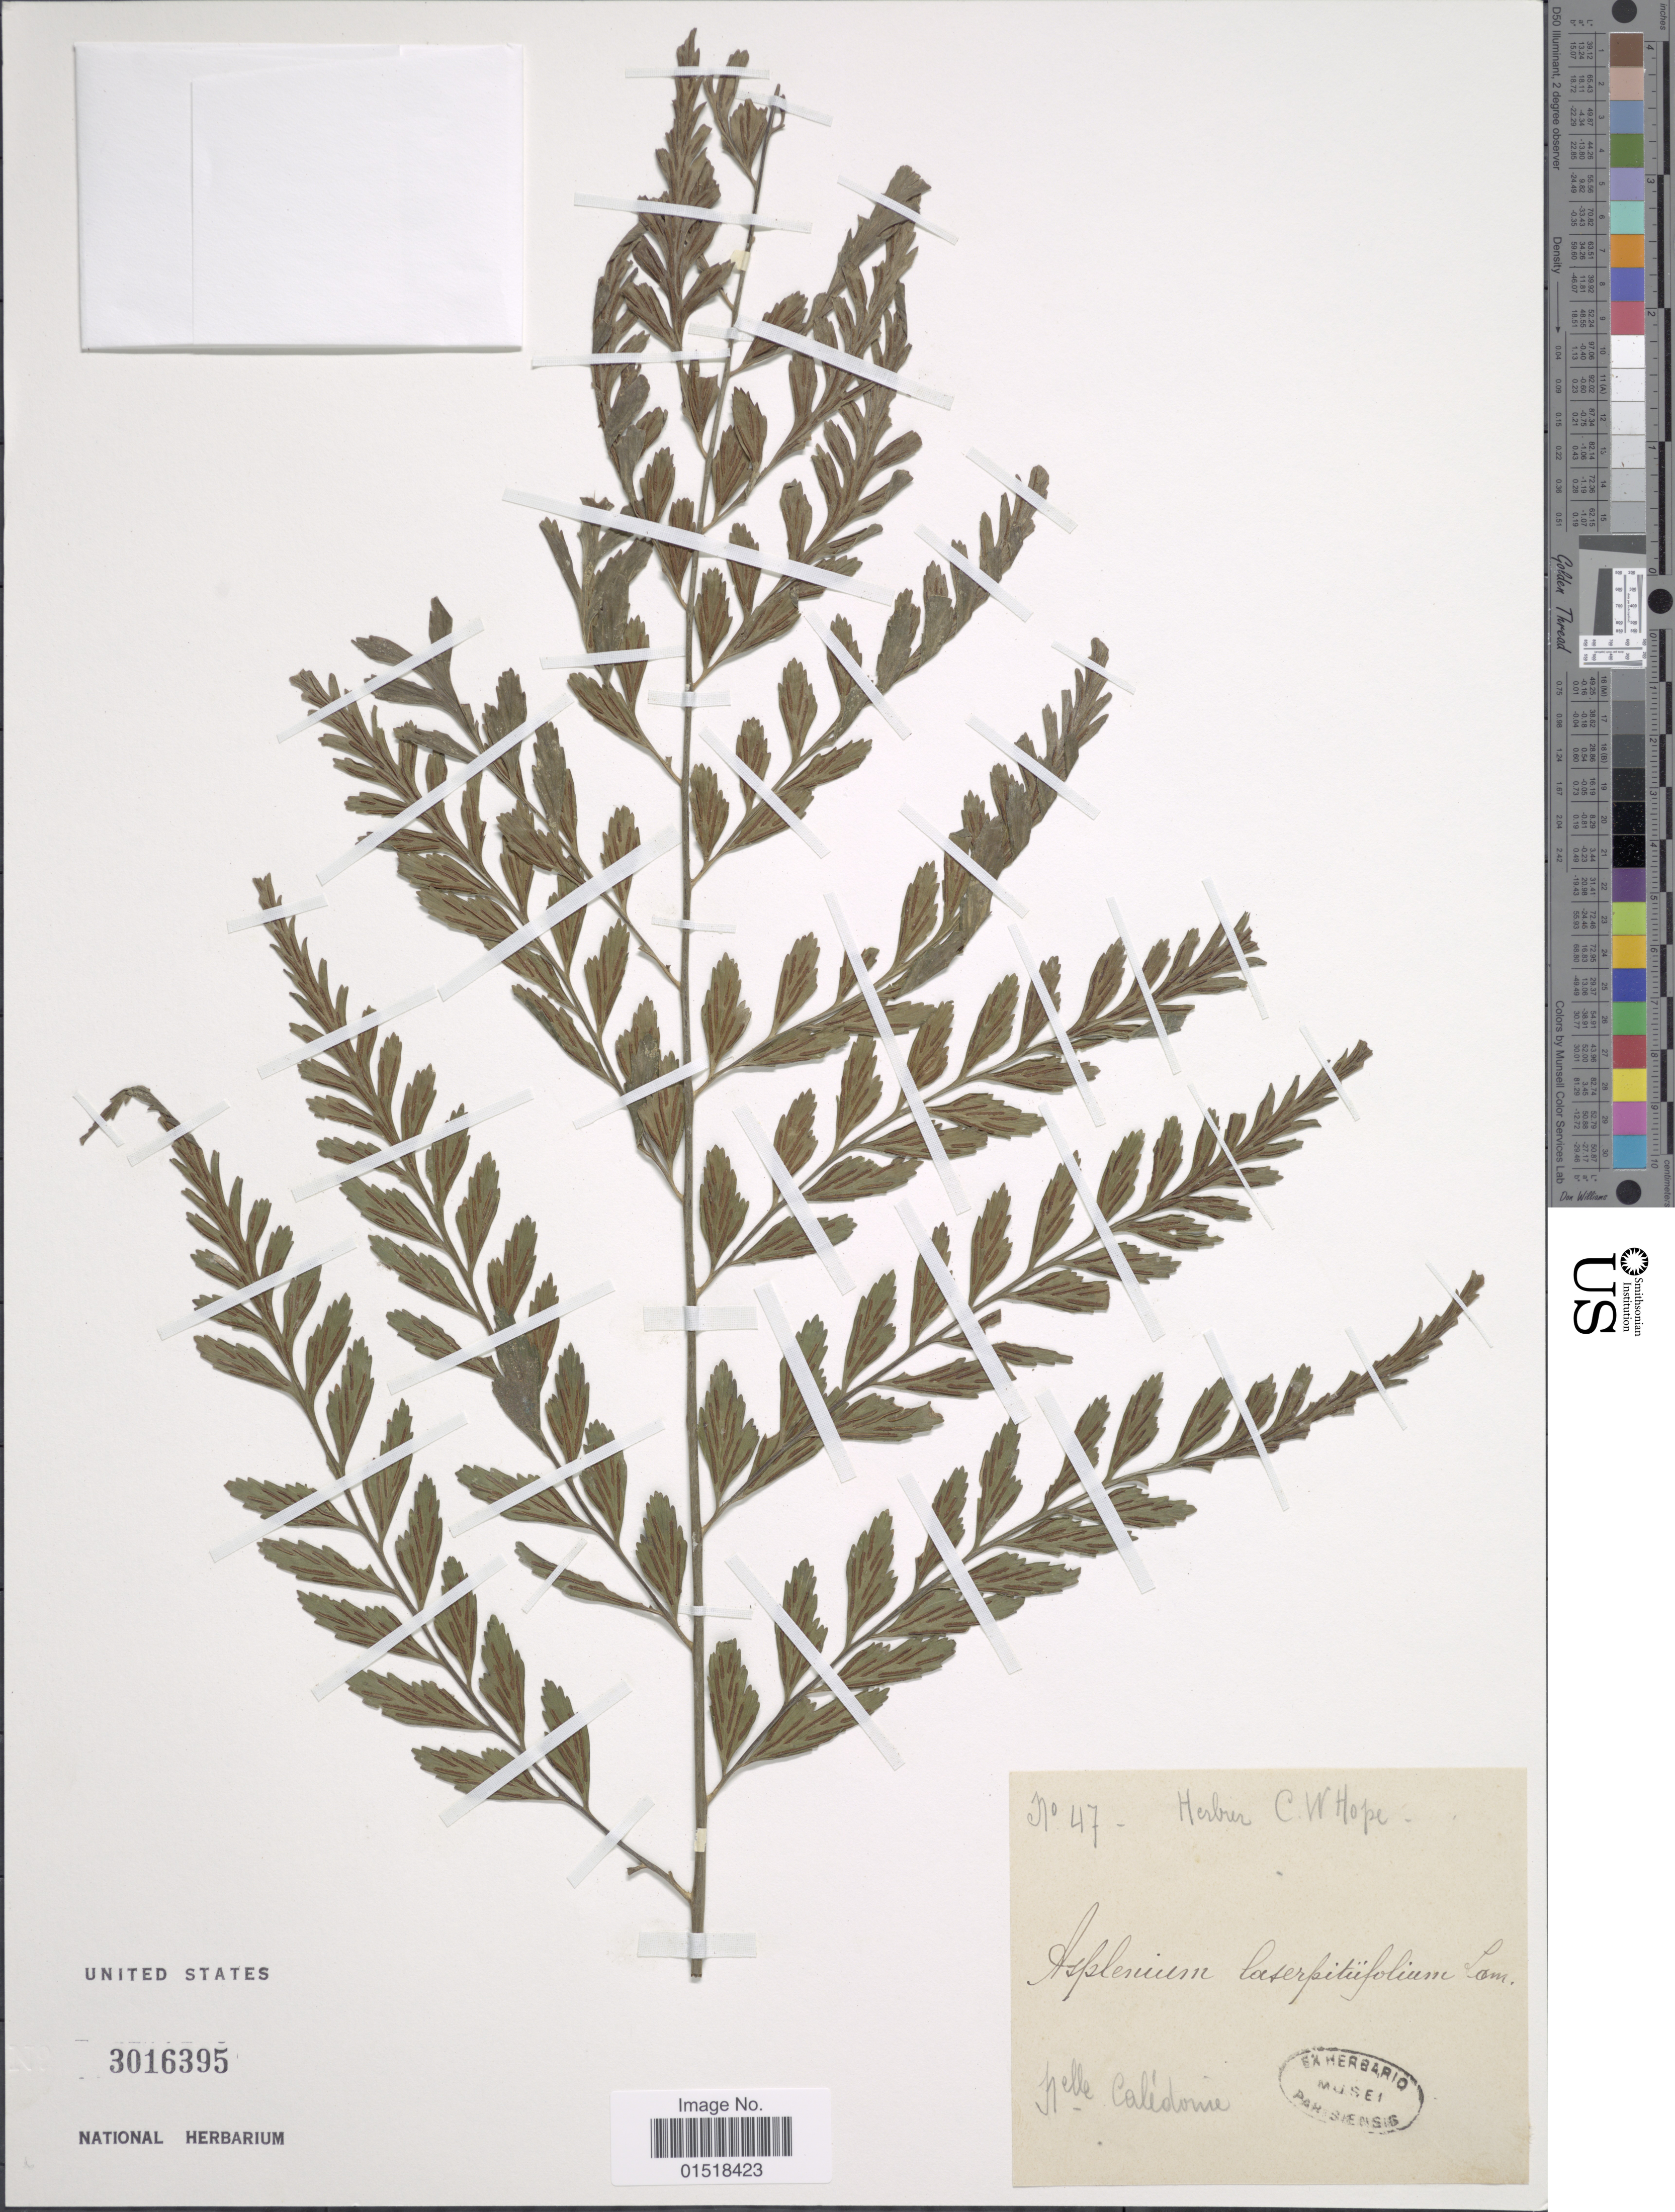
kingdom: Plantae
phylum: Tracheophyta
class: Polypodiopsida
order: Polypodiales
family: Aspleniaceae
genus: Asplenium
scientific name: Asplenium sp.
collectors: ex herb. C. W. Hope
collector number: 47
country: New Caledonia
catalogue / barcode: US 3016395